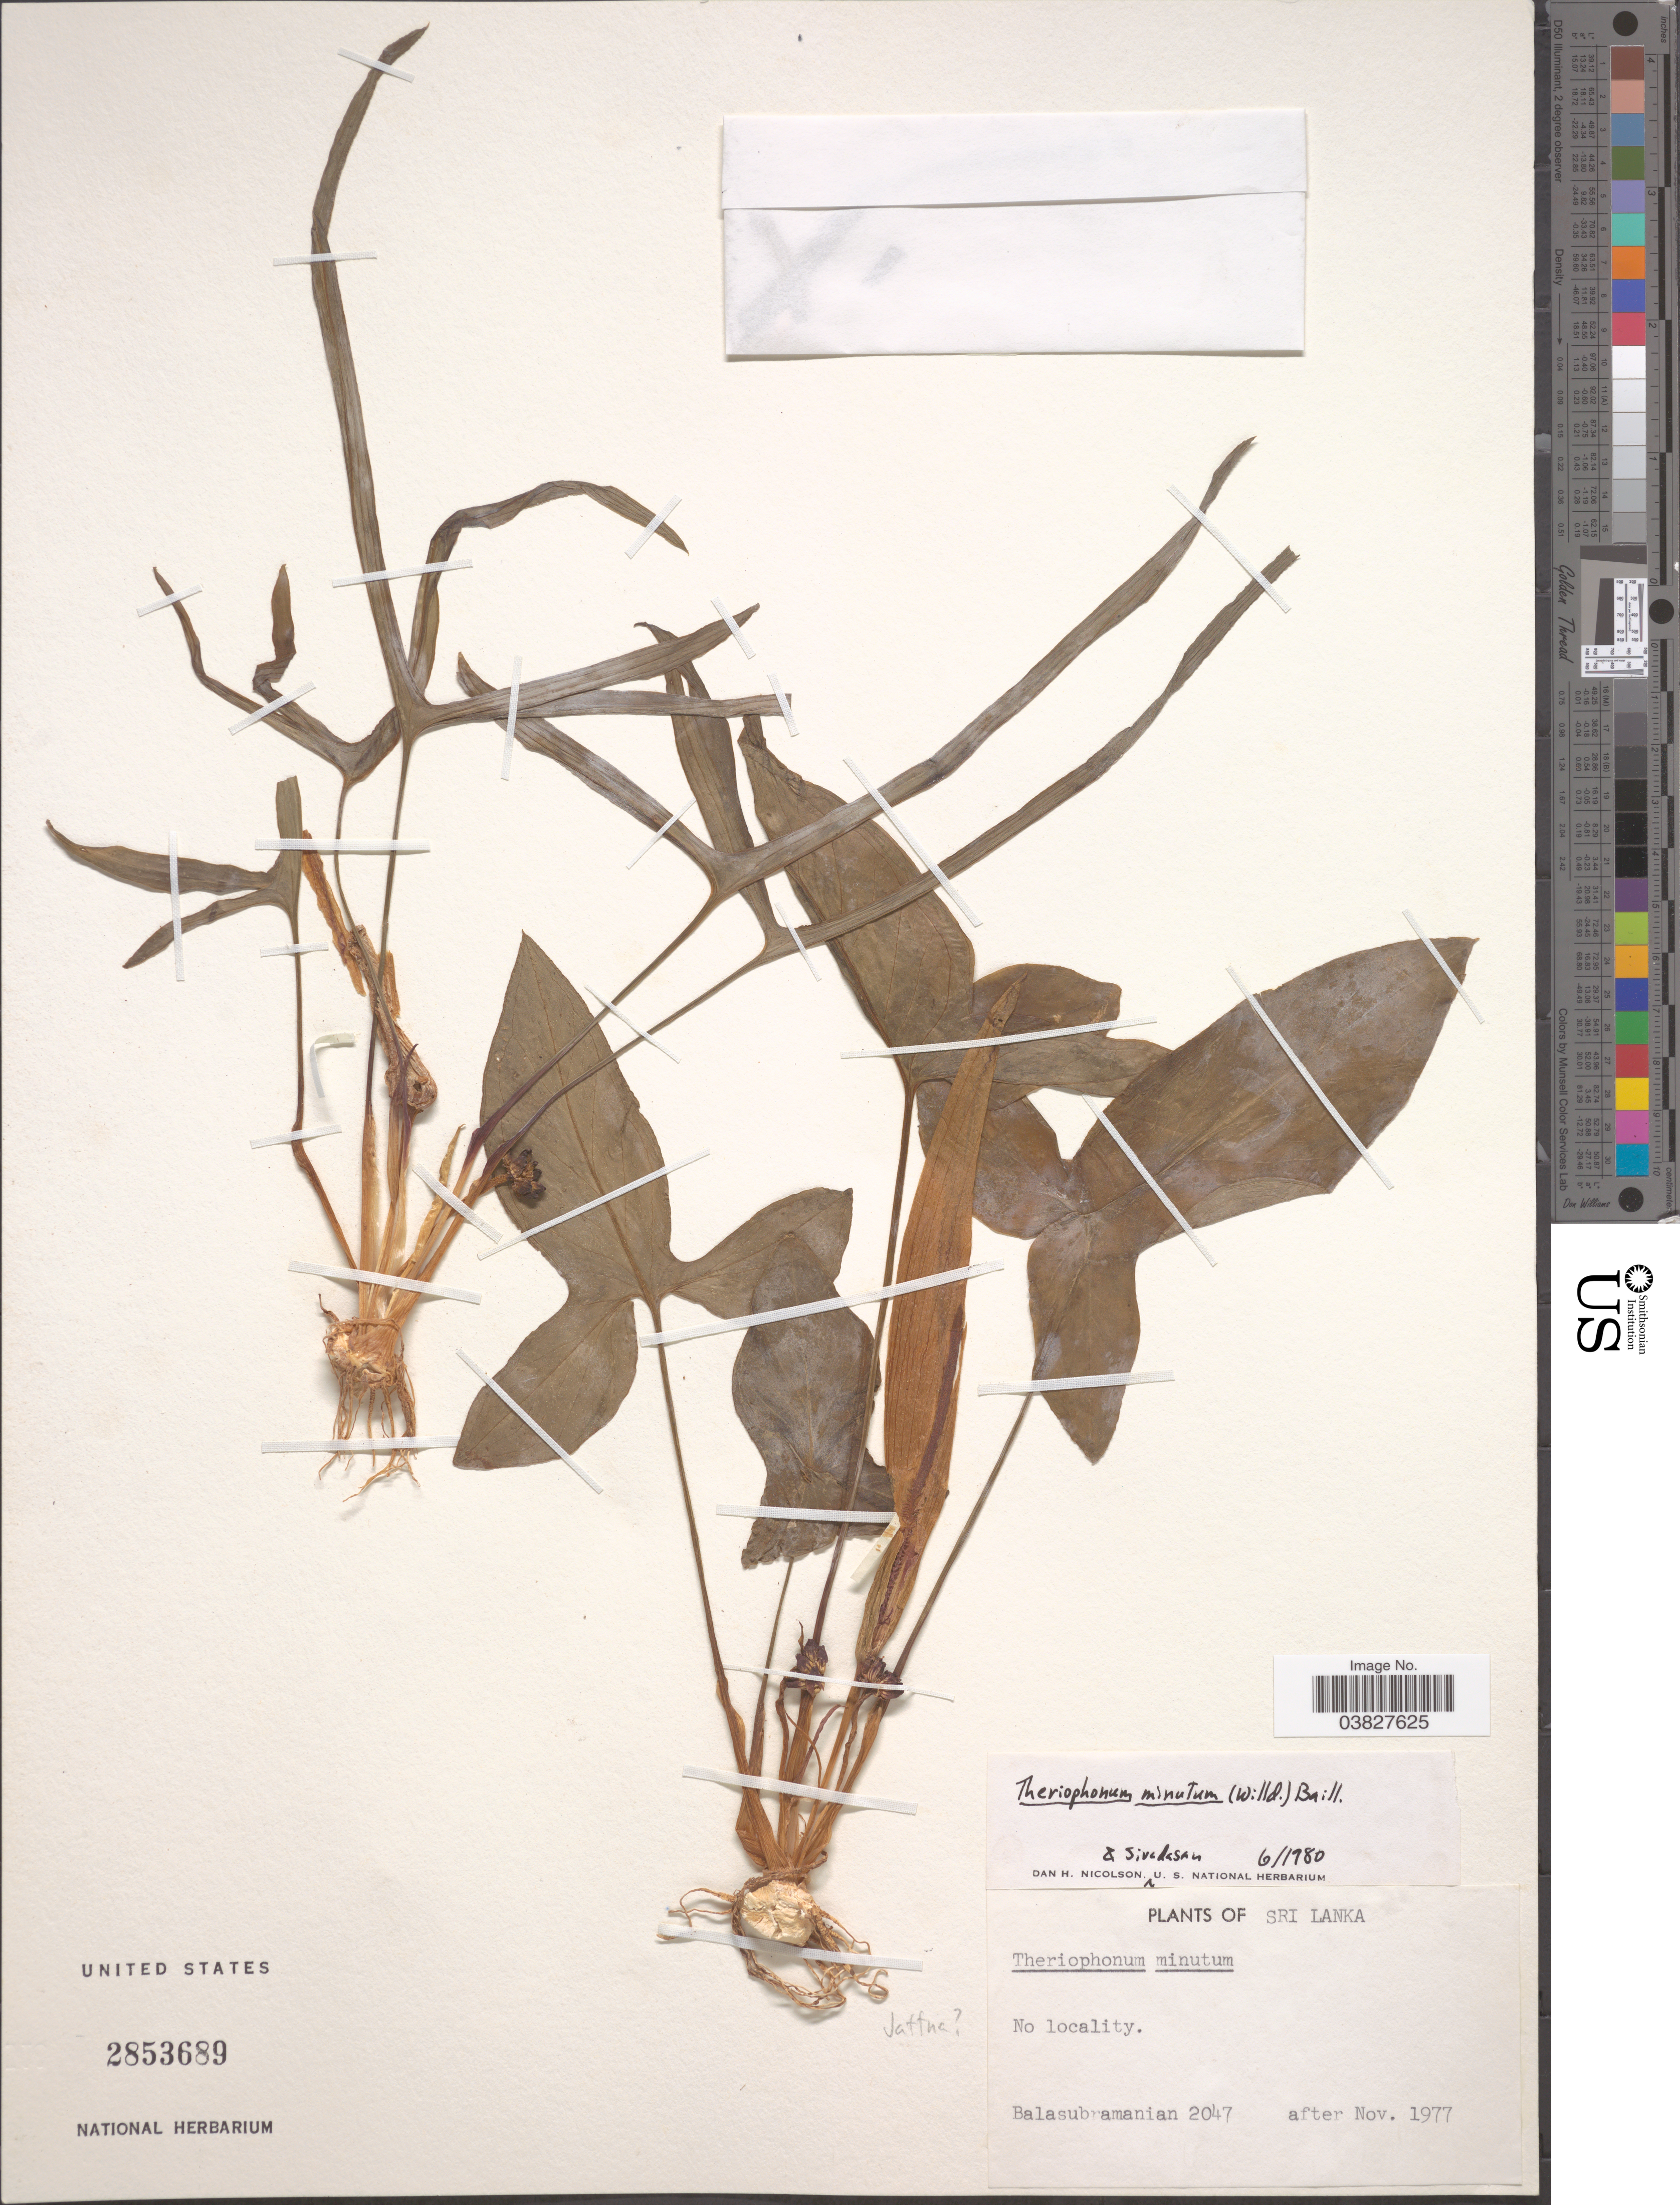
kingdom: Plantae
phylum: Tracheophyta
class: Liliopsida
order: Alismatales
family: Araceae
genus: Theriophonum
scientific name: Theriophonum minutum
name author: (Willd.) Baill.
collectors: Balasubramanian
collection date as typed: after Nov. 1977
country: Sri Lanka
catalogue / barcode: US 2853689